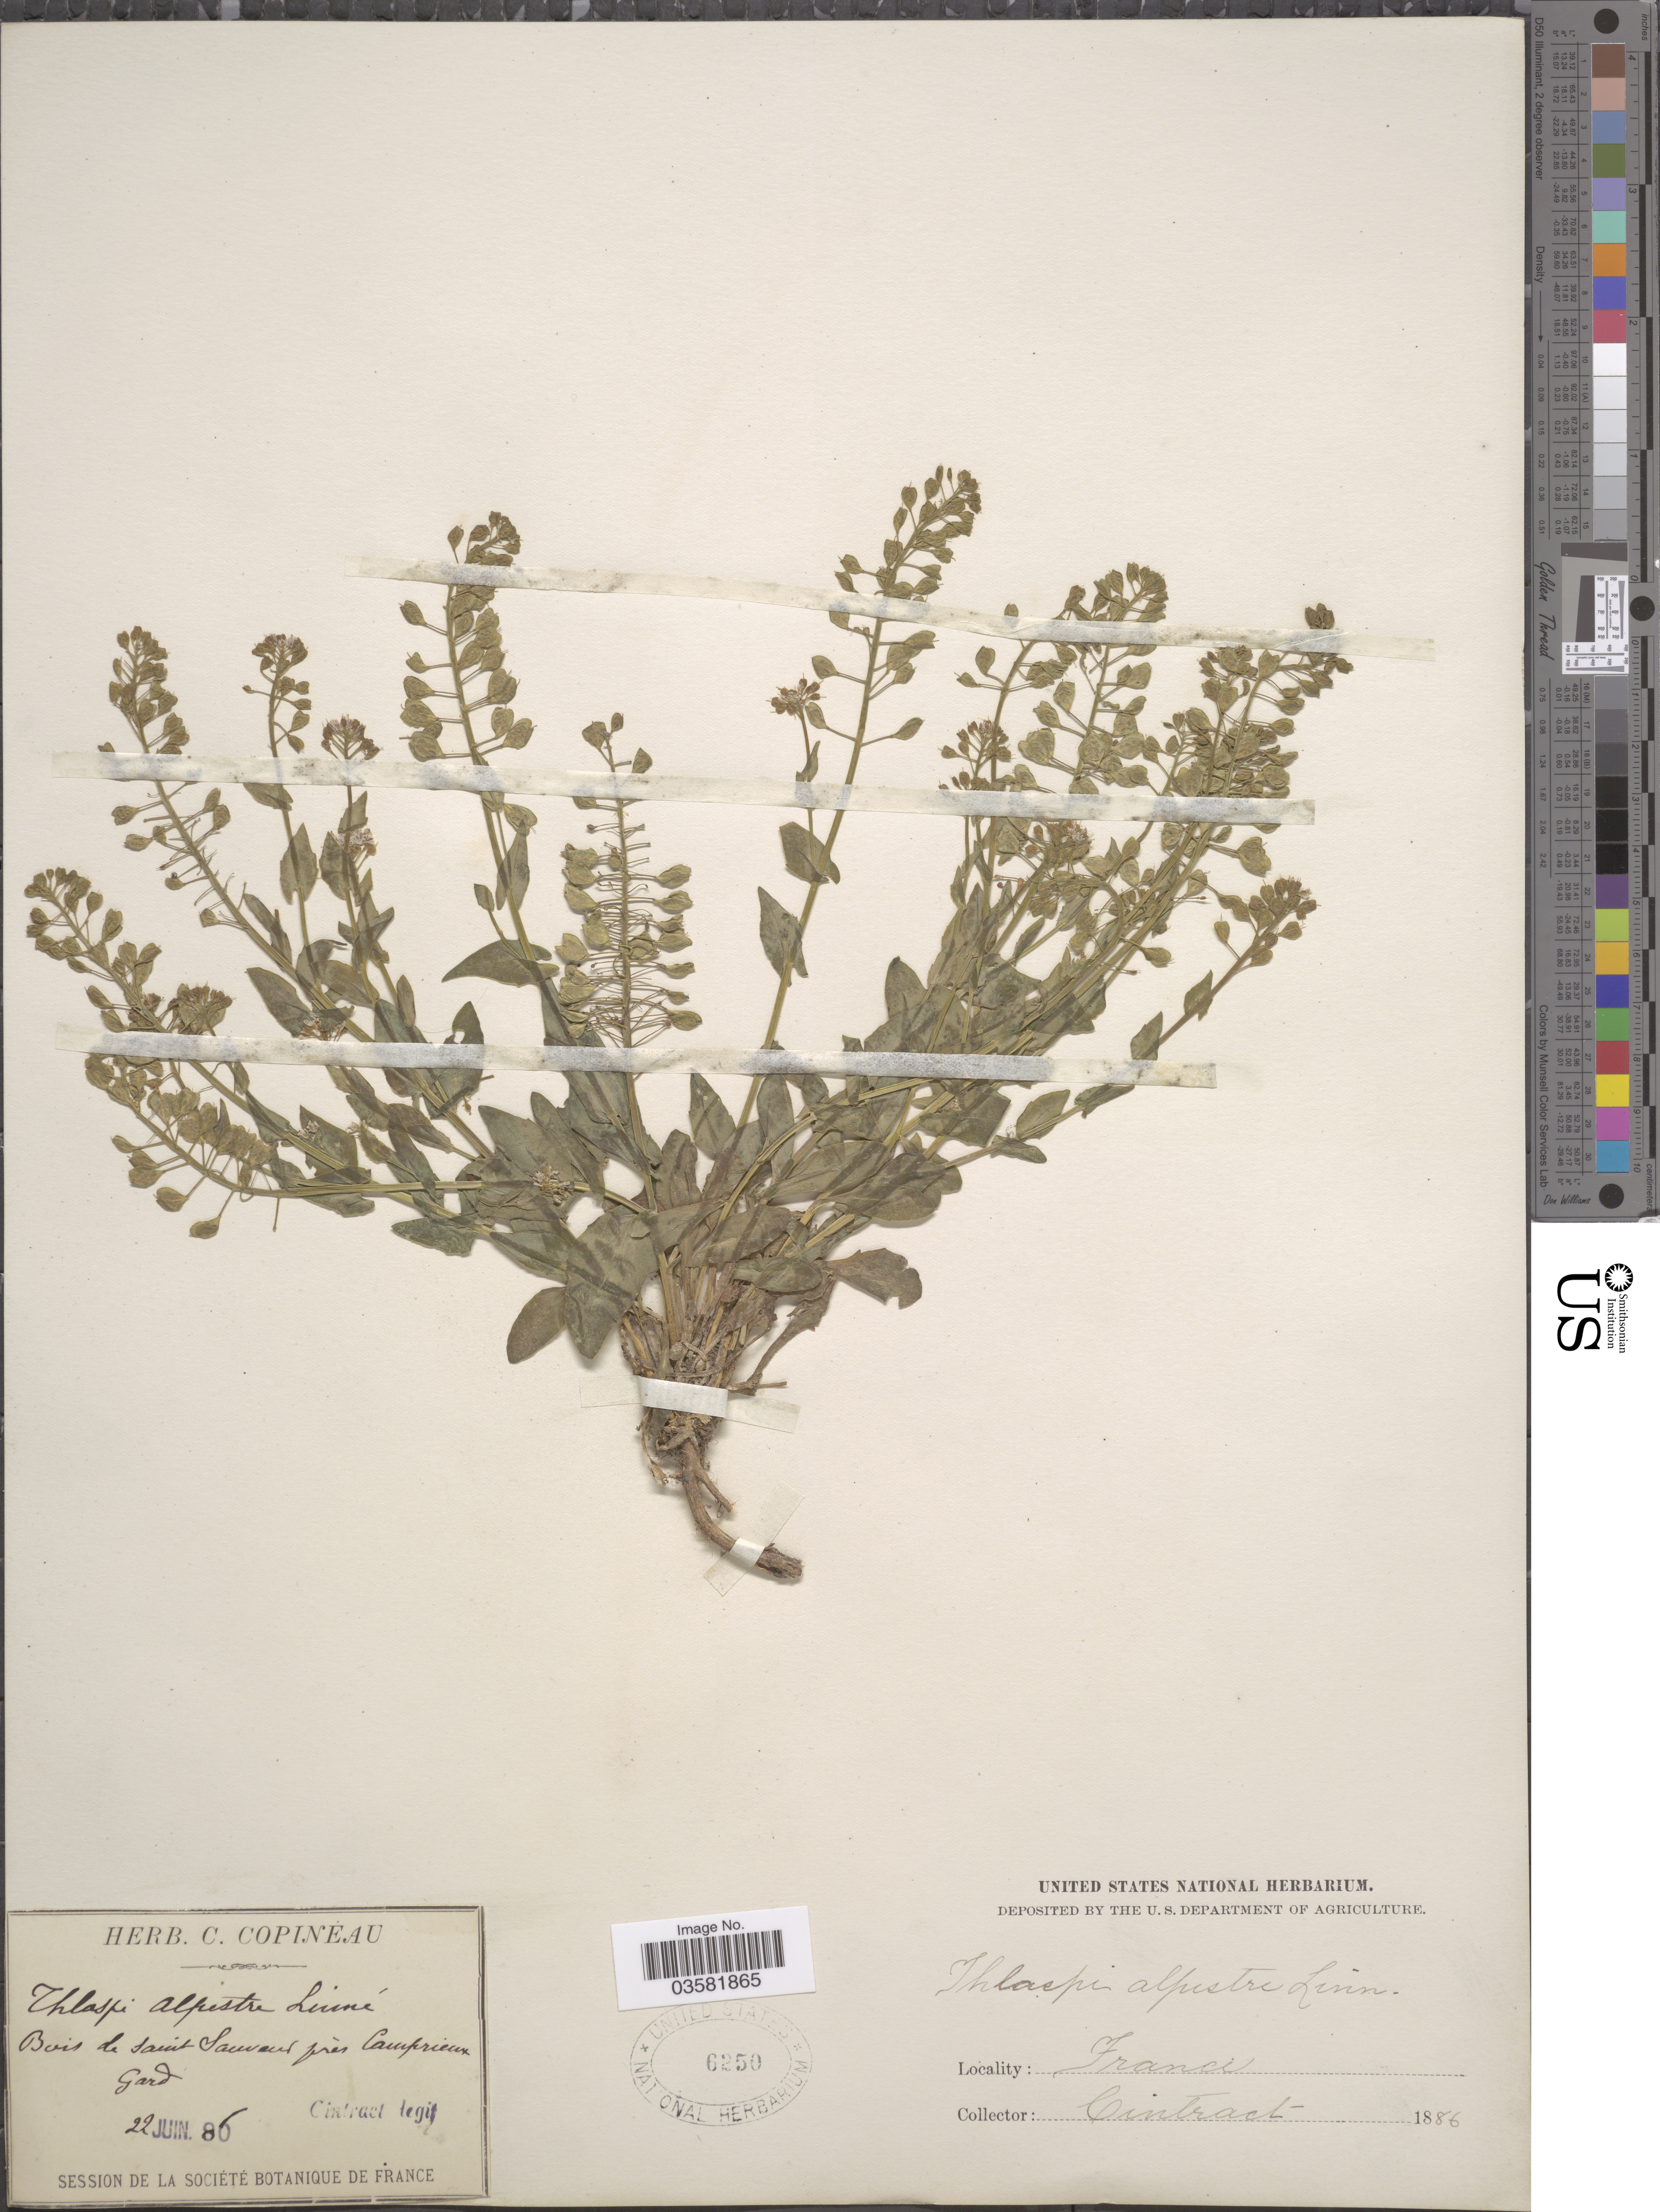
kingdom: Plantae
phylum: Tracheophyta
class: Magnoliopsida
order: Brassicales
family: Brassicaceae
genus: Thlaspi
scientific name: Thlaspi alpestre L. nom. illeg.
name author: L.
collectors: Cintract, --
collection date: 1886-06-22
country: France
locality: Bois de Saint Sauveur près Camprieux Gard.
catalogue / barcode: US 6250